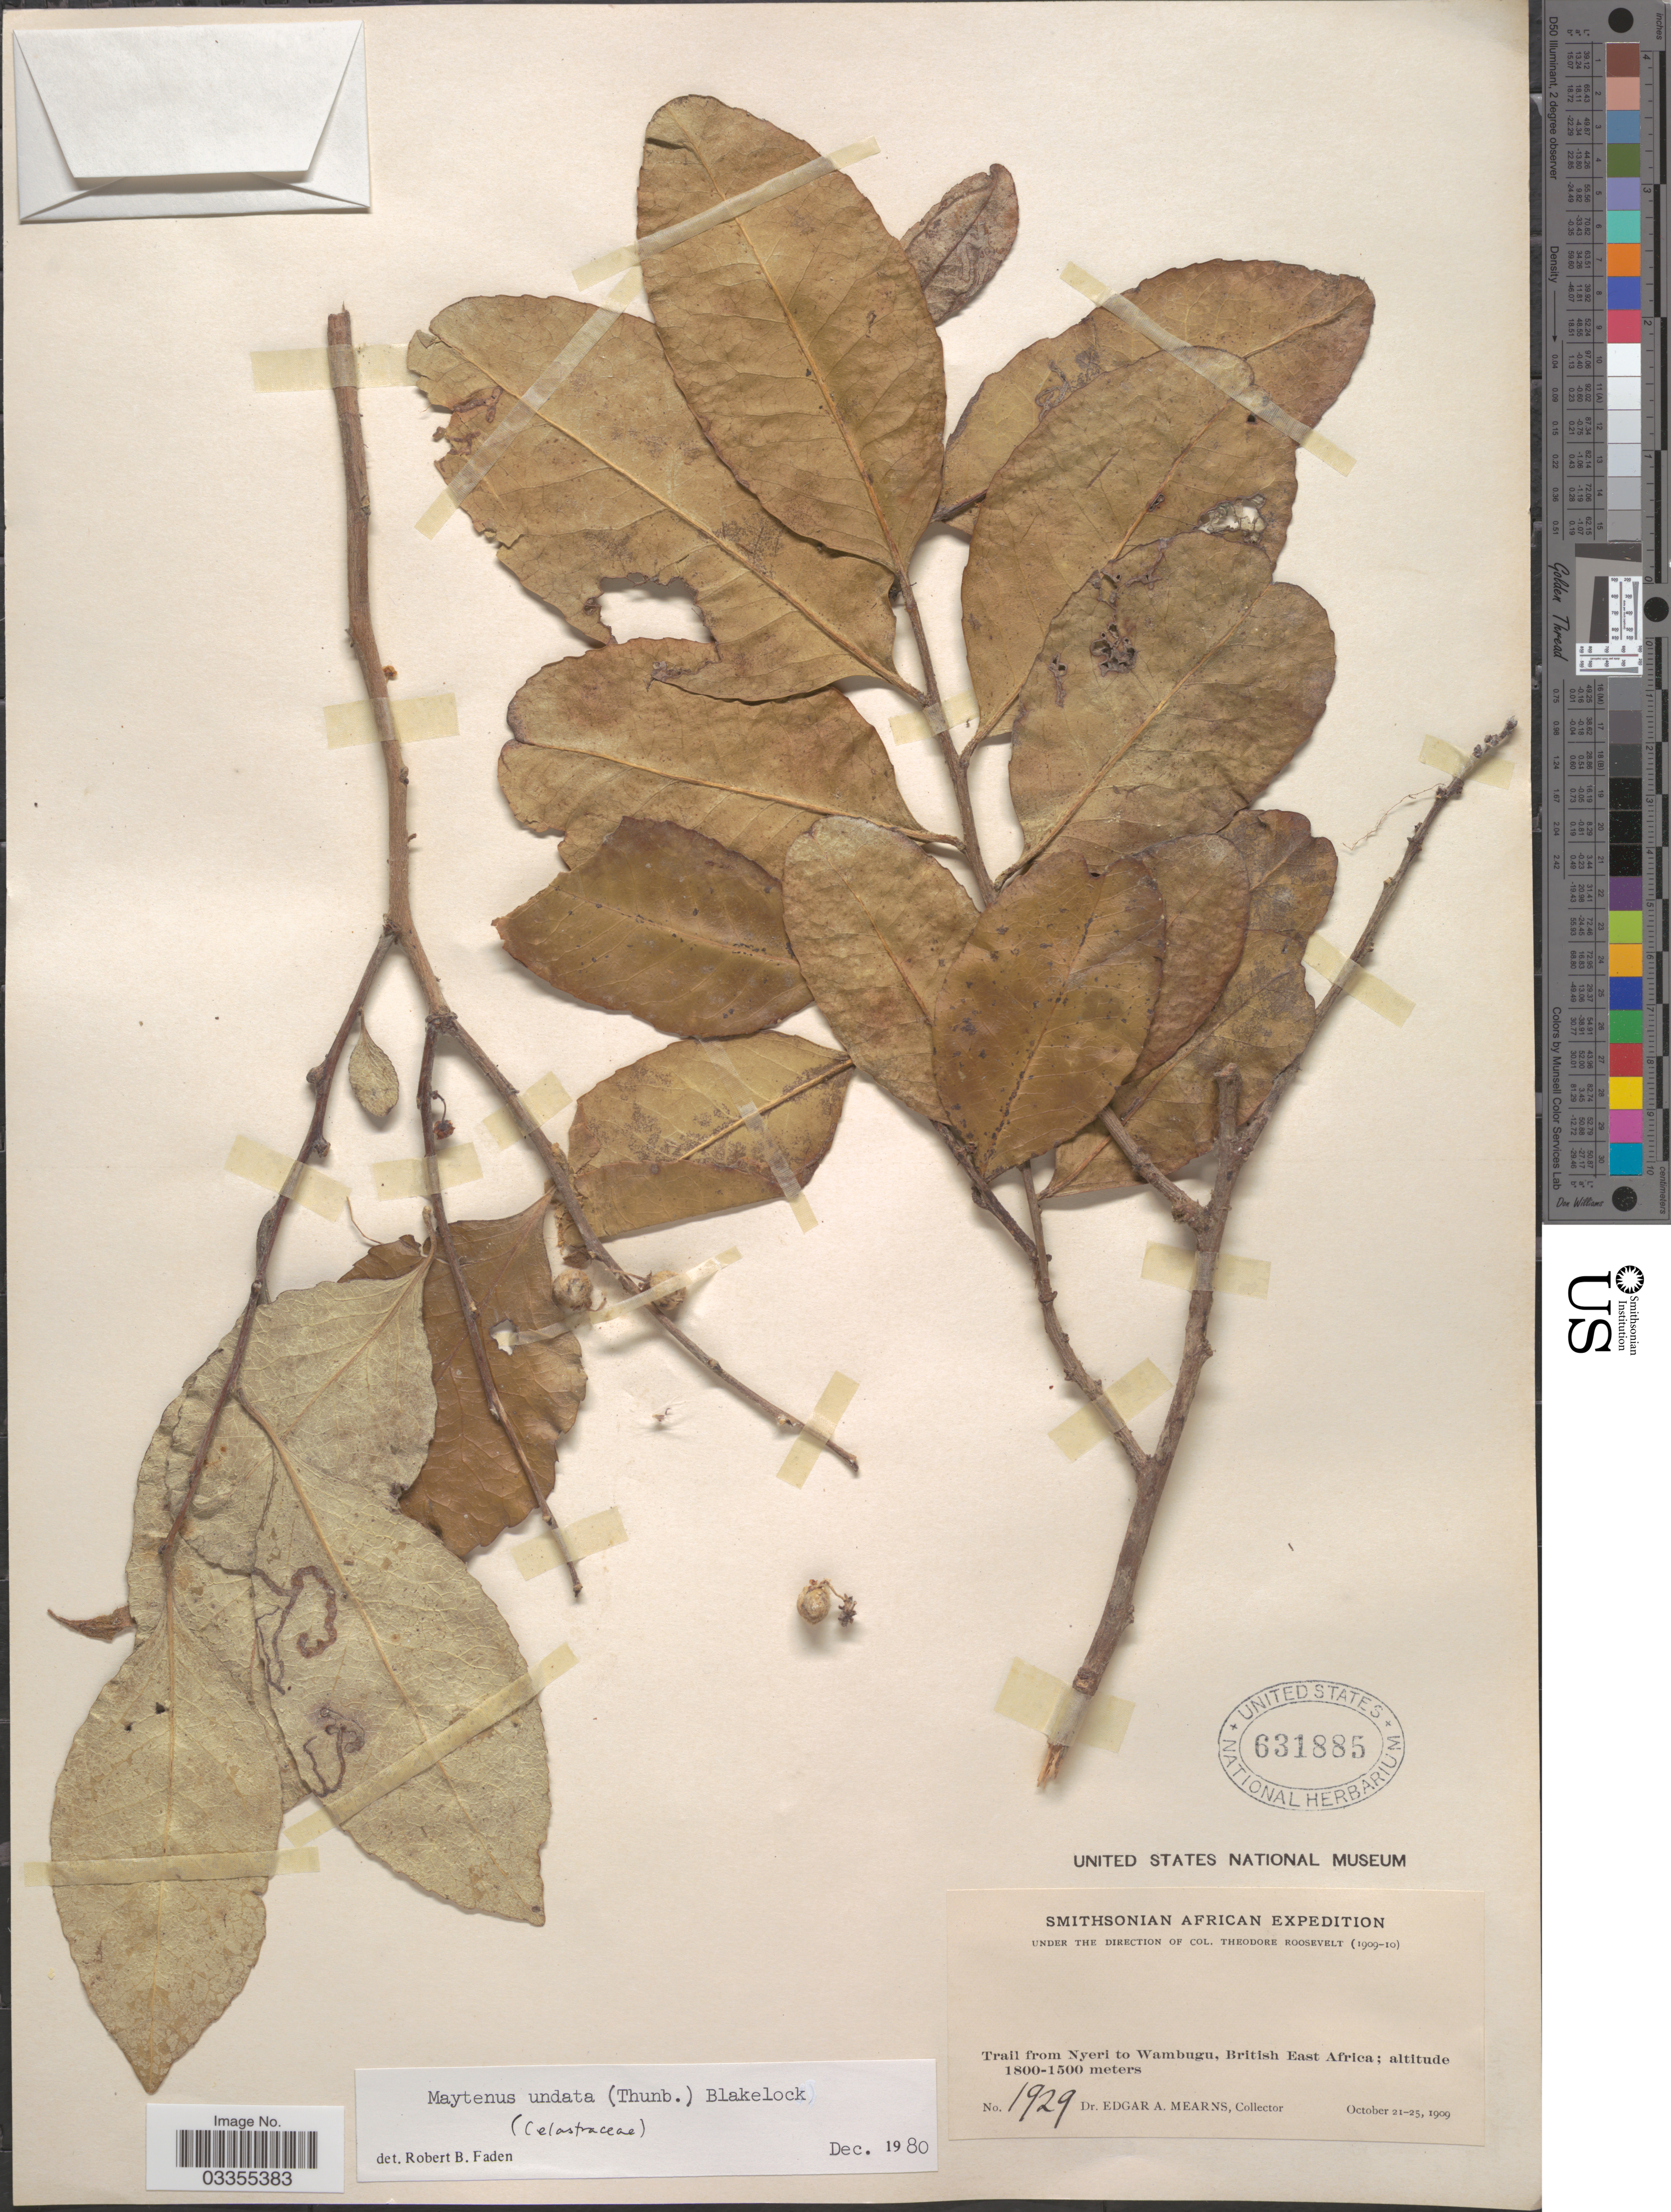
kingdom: Plantae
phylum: Tracheophyta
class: Magnoliopsida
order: Celastrales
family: Celastraceae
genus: Maytenus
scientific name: Maytenus undata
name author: (Thunb.) Blakelock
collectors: E. A. Mearns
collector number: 1929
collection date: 1909-10-21/1909-10-25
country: Kenya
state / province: Nyeri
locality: Trail from Nyeri to Wambugu, British East Africa.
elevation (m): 1500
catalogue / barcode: US 631885